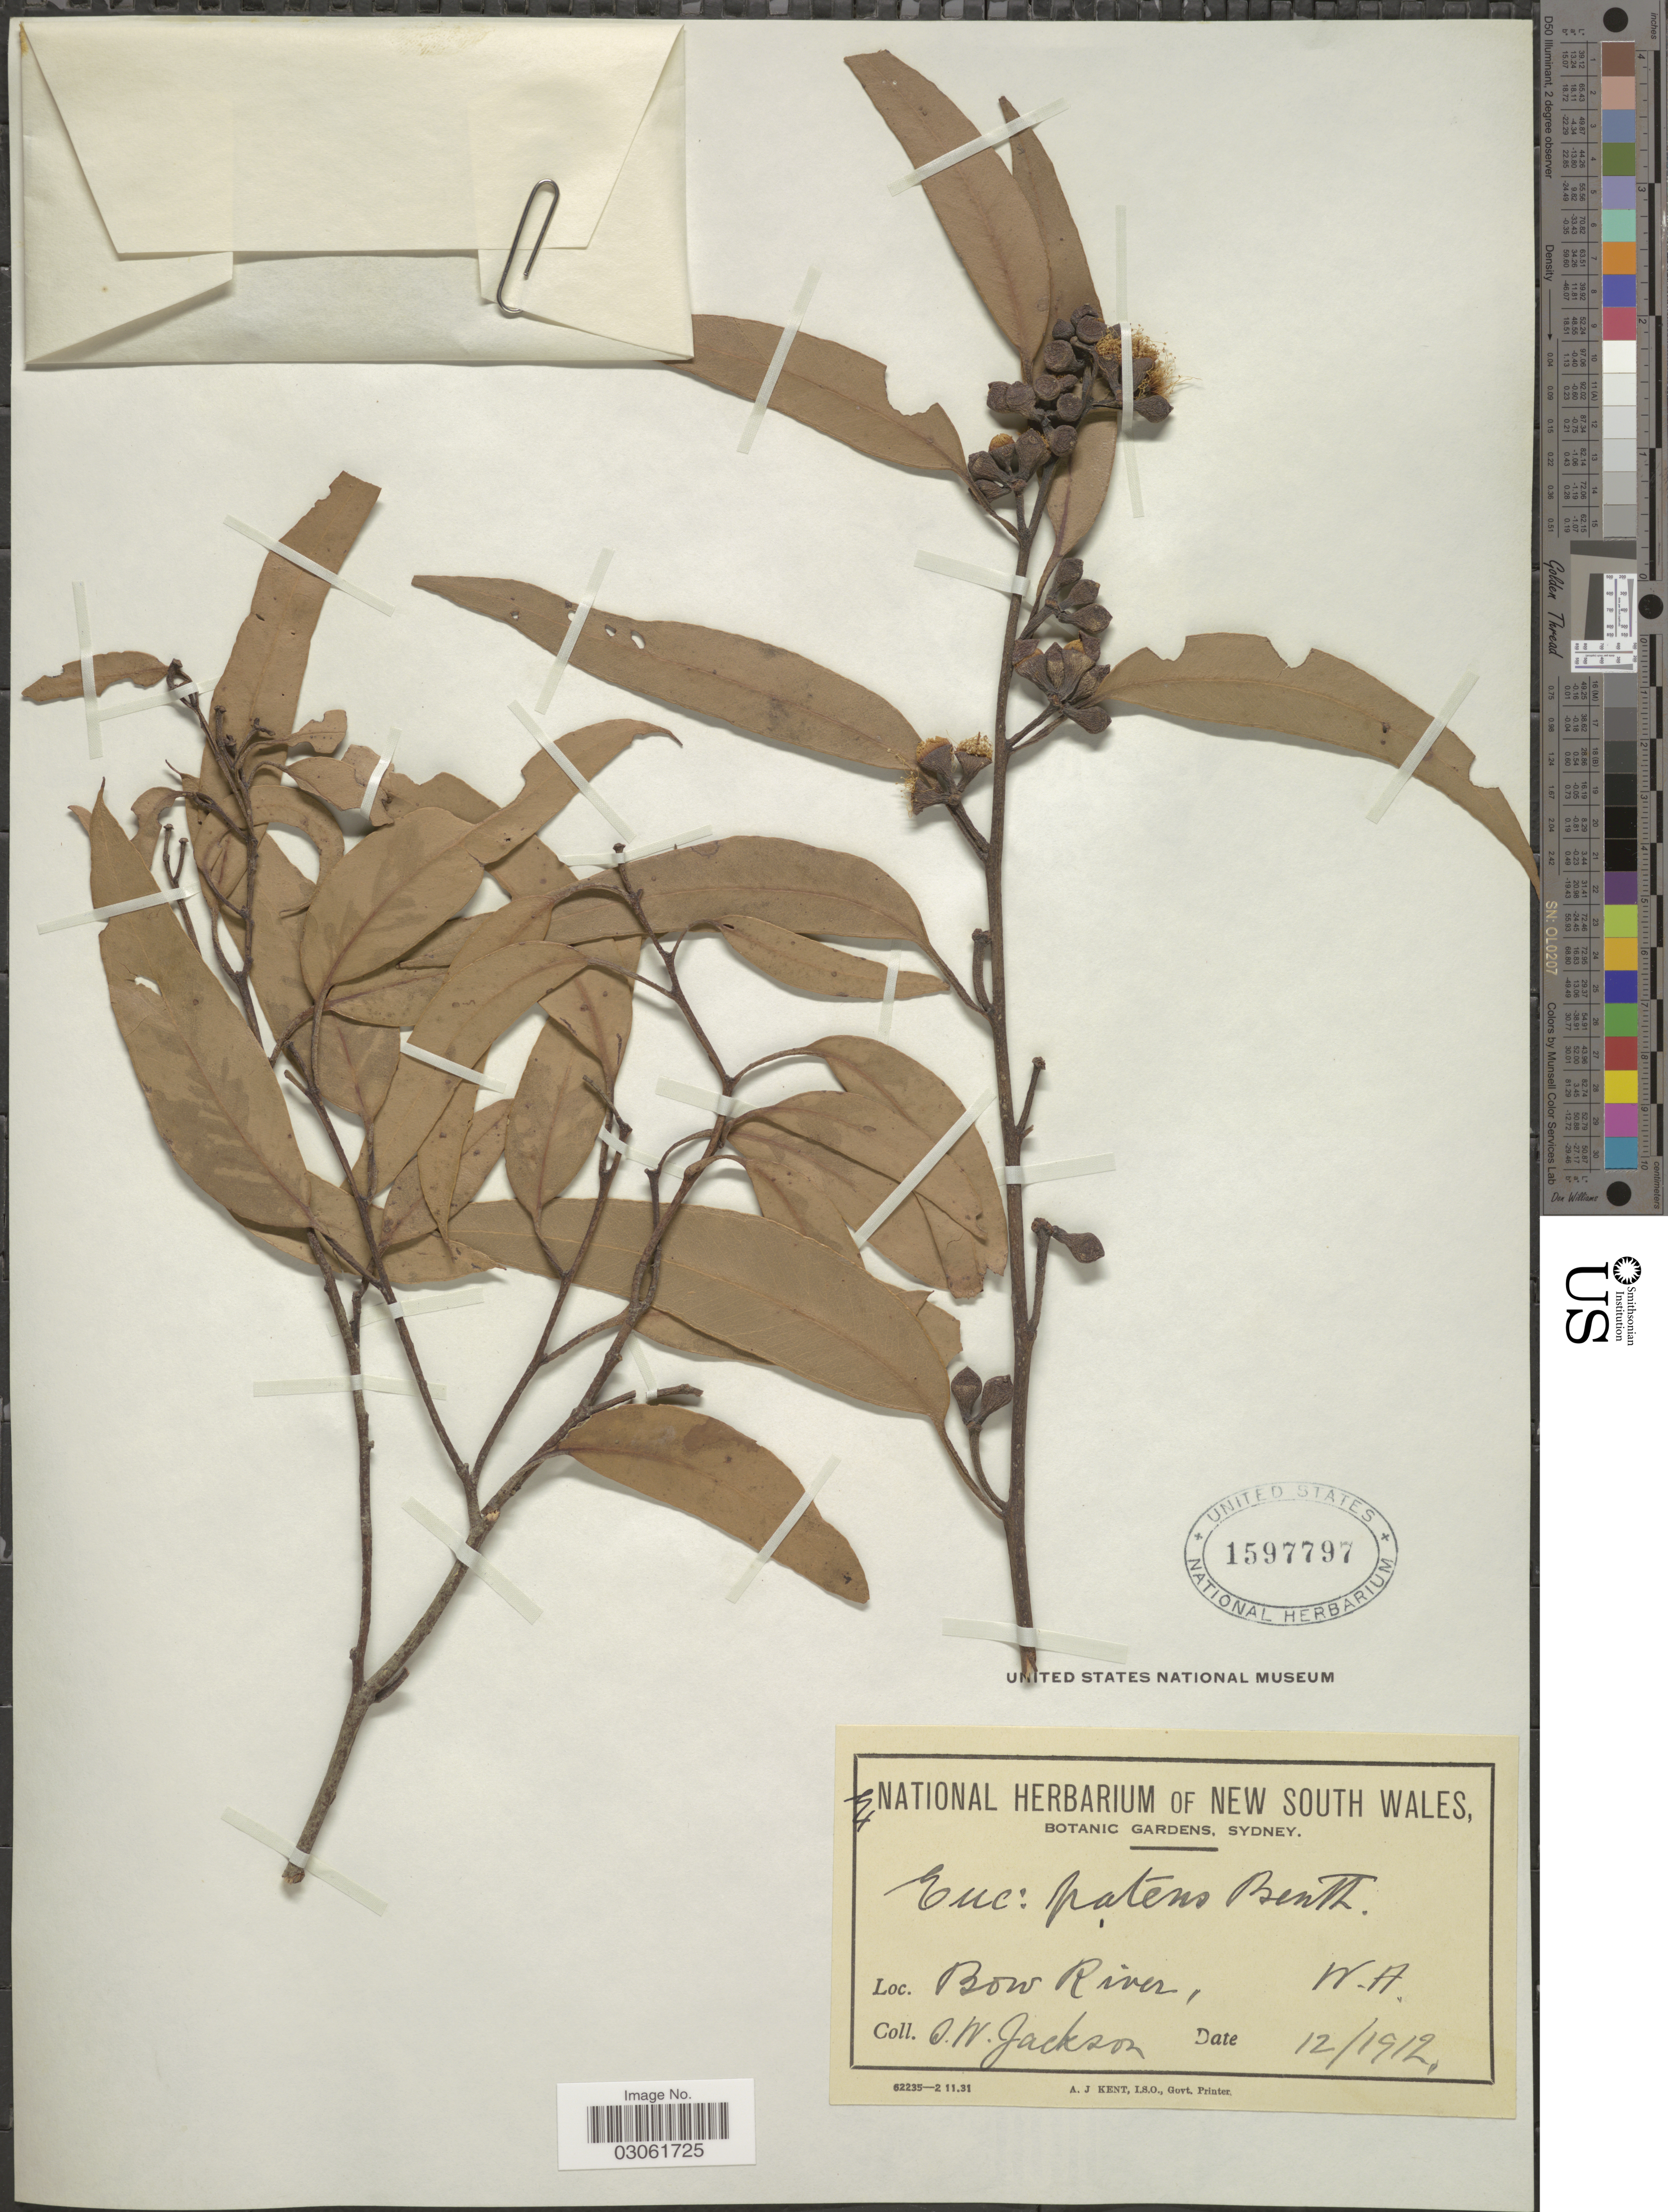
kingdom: Plantae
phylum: Tracheophyta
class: Magnoliopsida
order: Myrtales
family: Myrtaceae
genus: Eucalyptus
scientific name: Eucalyptus patens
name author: Benth.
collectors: Jackson, S. W.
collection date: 1912-12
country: Australia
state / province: Western Australia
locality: Bow River.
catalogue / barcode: US 1597797